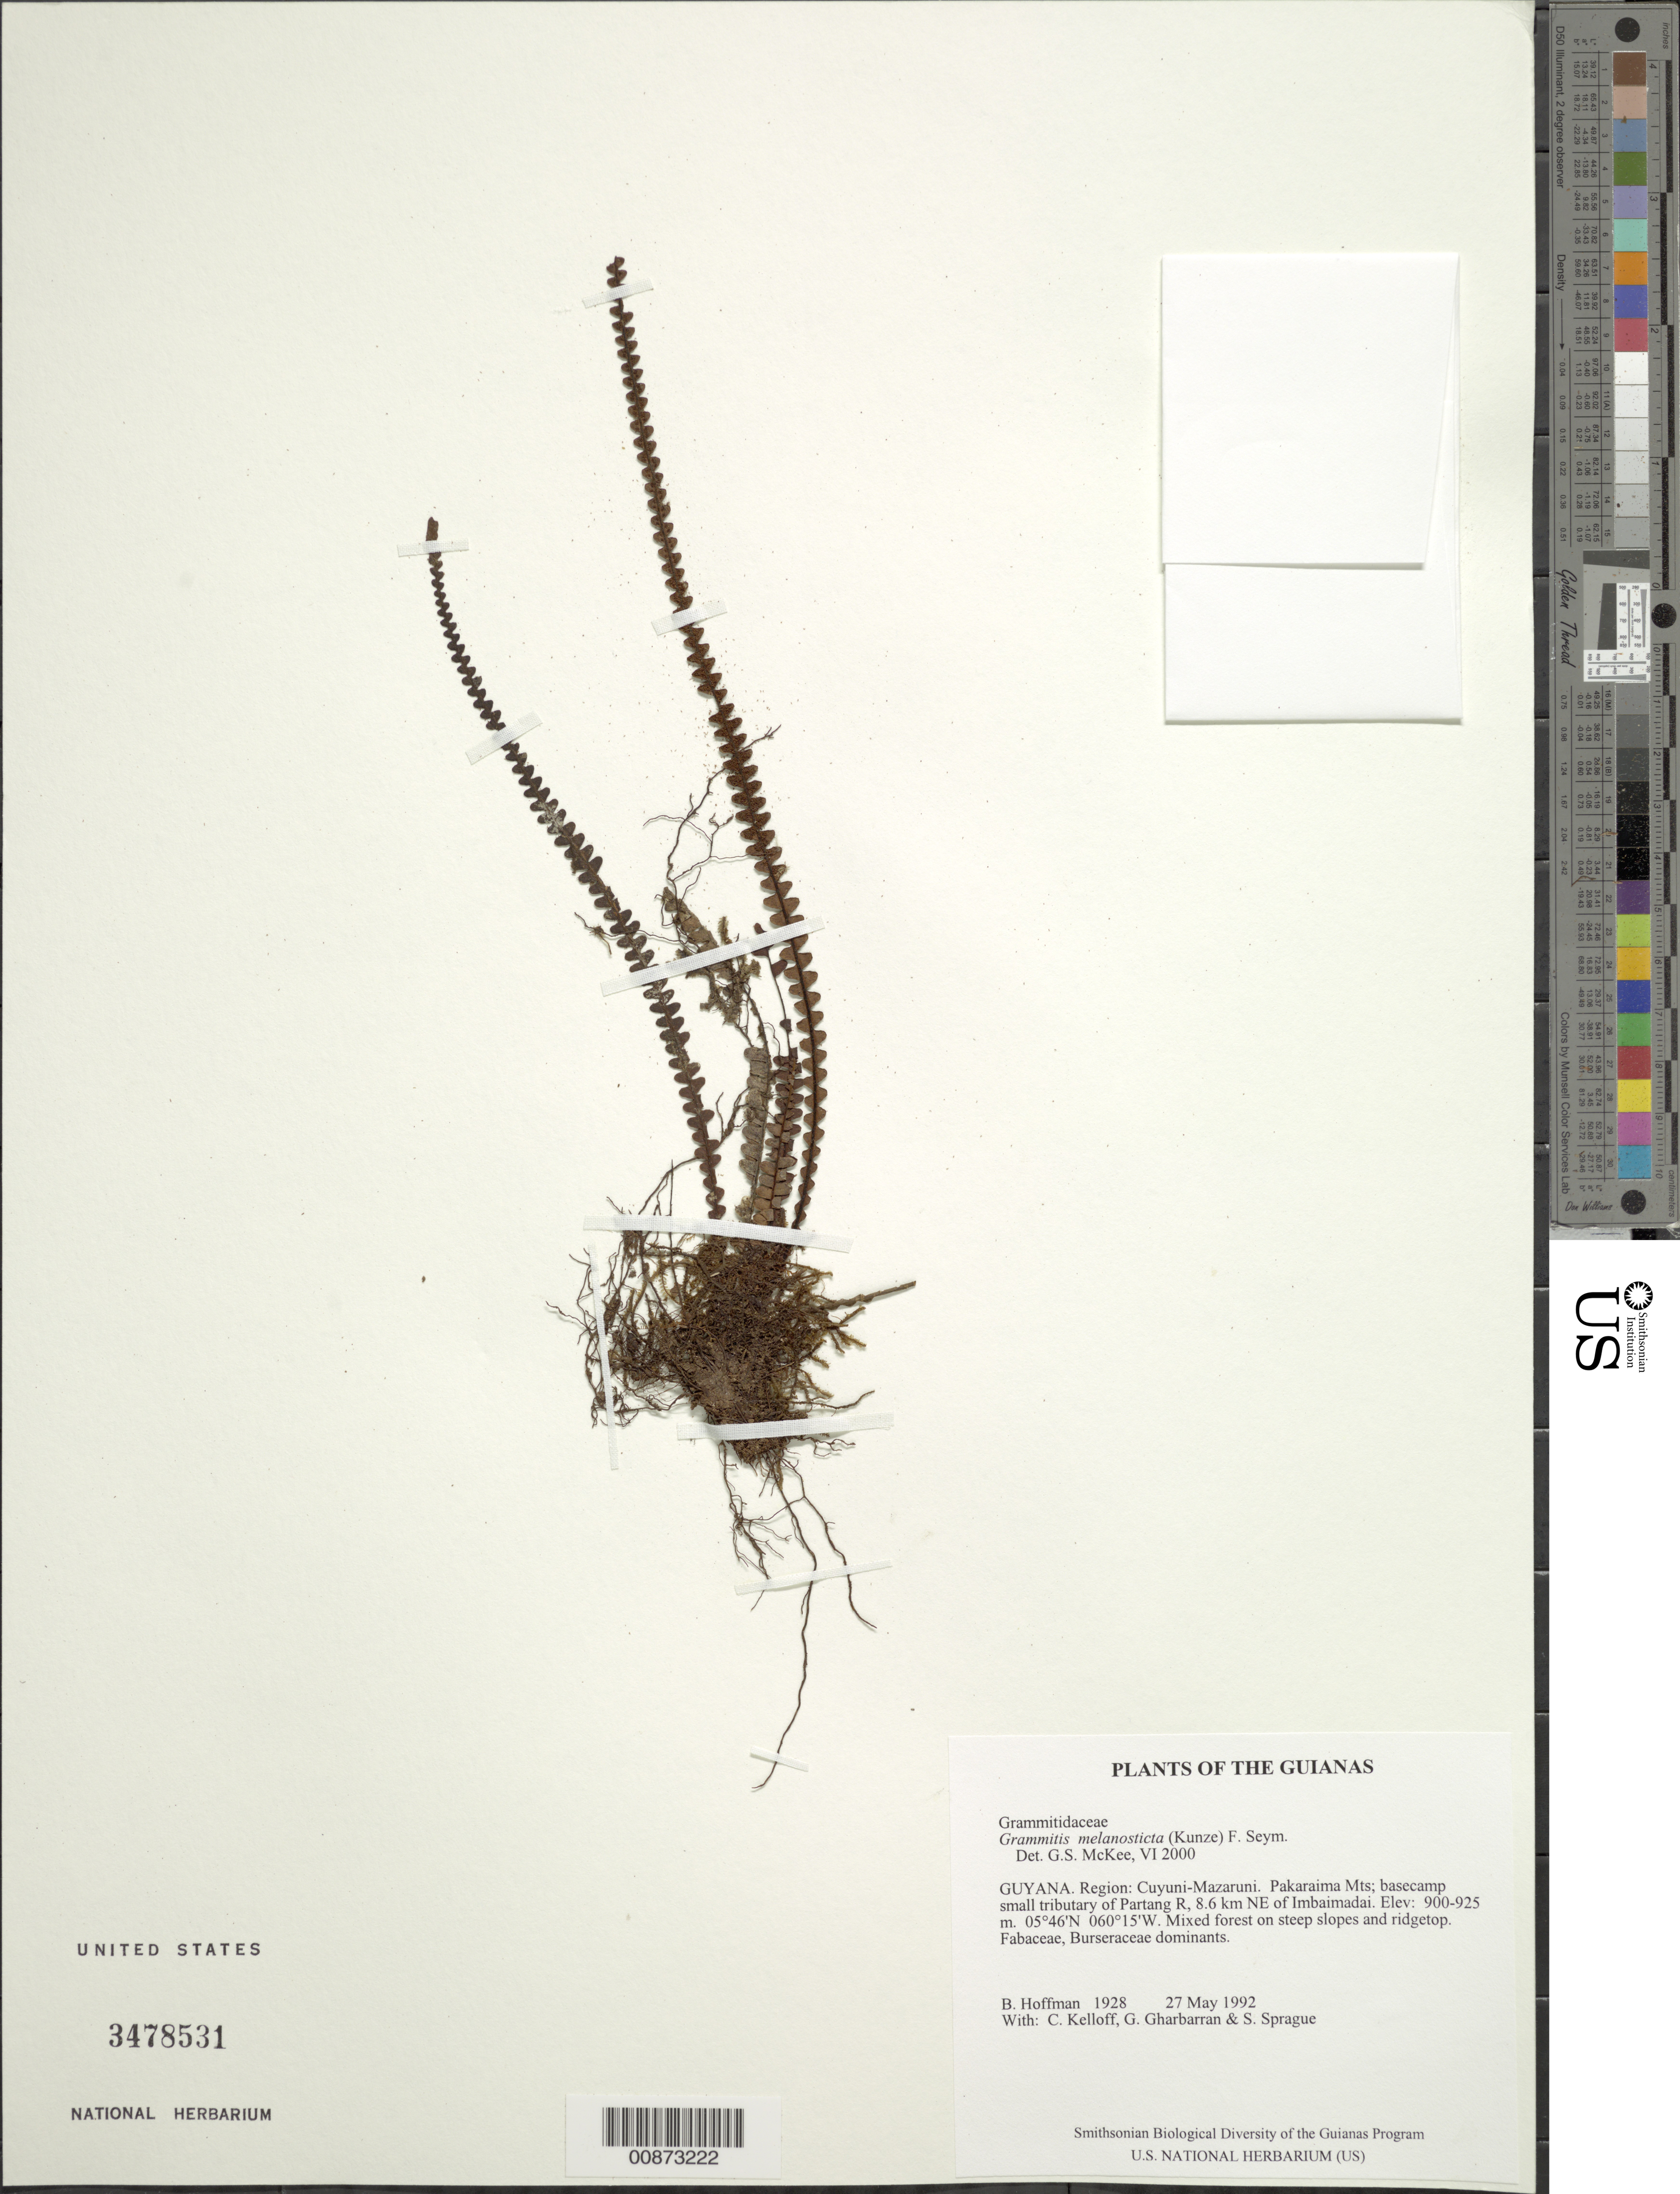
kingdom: Plantae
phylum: Tracheophyta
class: Polypodiopsida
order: Polypodiales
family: Polypodiaceae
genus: Melpomene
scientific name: Melpomene melanosticta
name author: (Kunze) A.R. Sm. & R.C. Moran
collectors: B. Hoffman, C. L. Kelloff, G. Gharbarran & S. Sprague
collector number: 1928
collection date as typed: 27 May 1992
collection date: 1992-05-27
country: Guyana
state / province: Cuyuni-Mazaruni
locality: Pakaraima Mts; basecamp on small tributary of Partang River, 8.6 km NE of Imbaimadai, 2 km W of basecamp on peak marked 2840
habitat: Mixed forest on steep slopes and ridgetop. Fabaceae, Burseraceae dominants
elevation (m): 900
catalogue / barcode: US 3478531